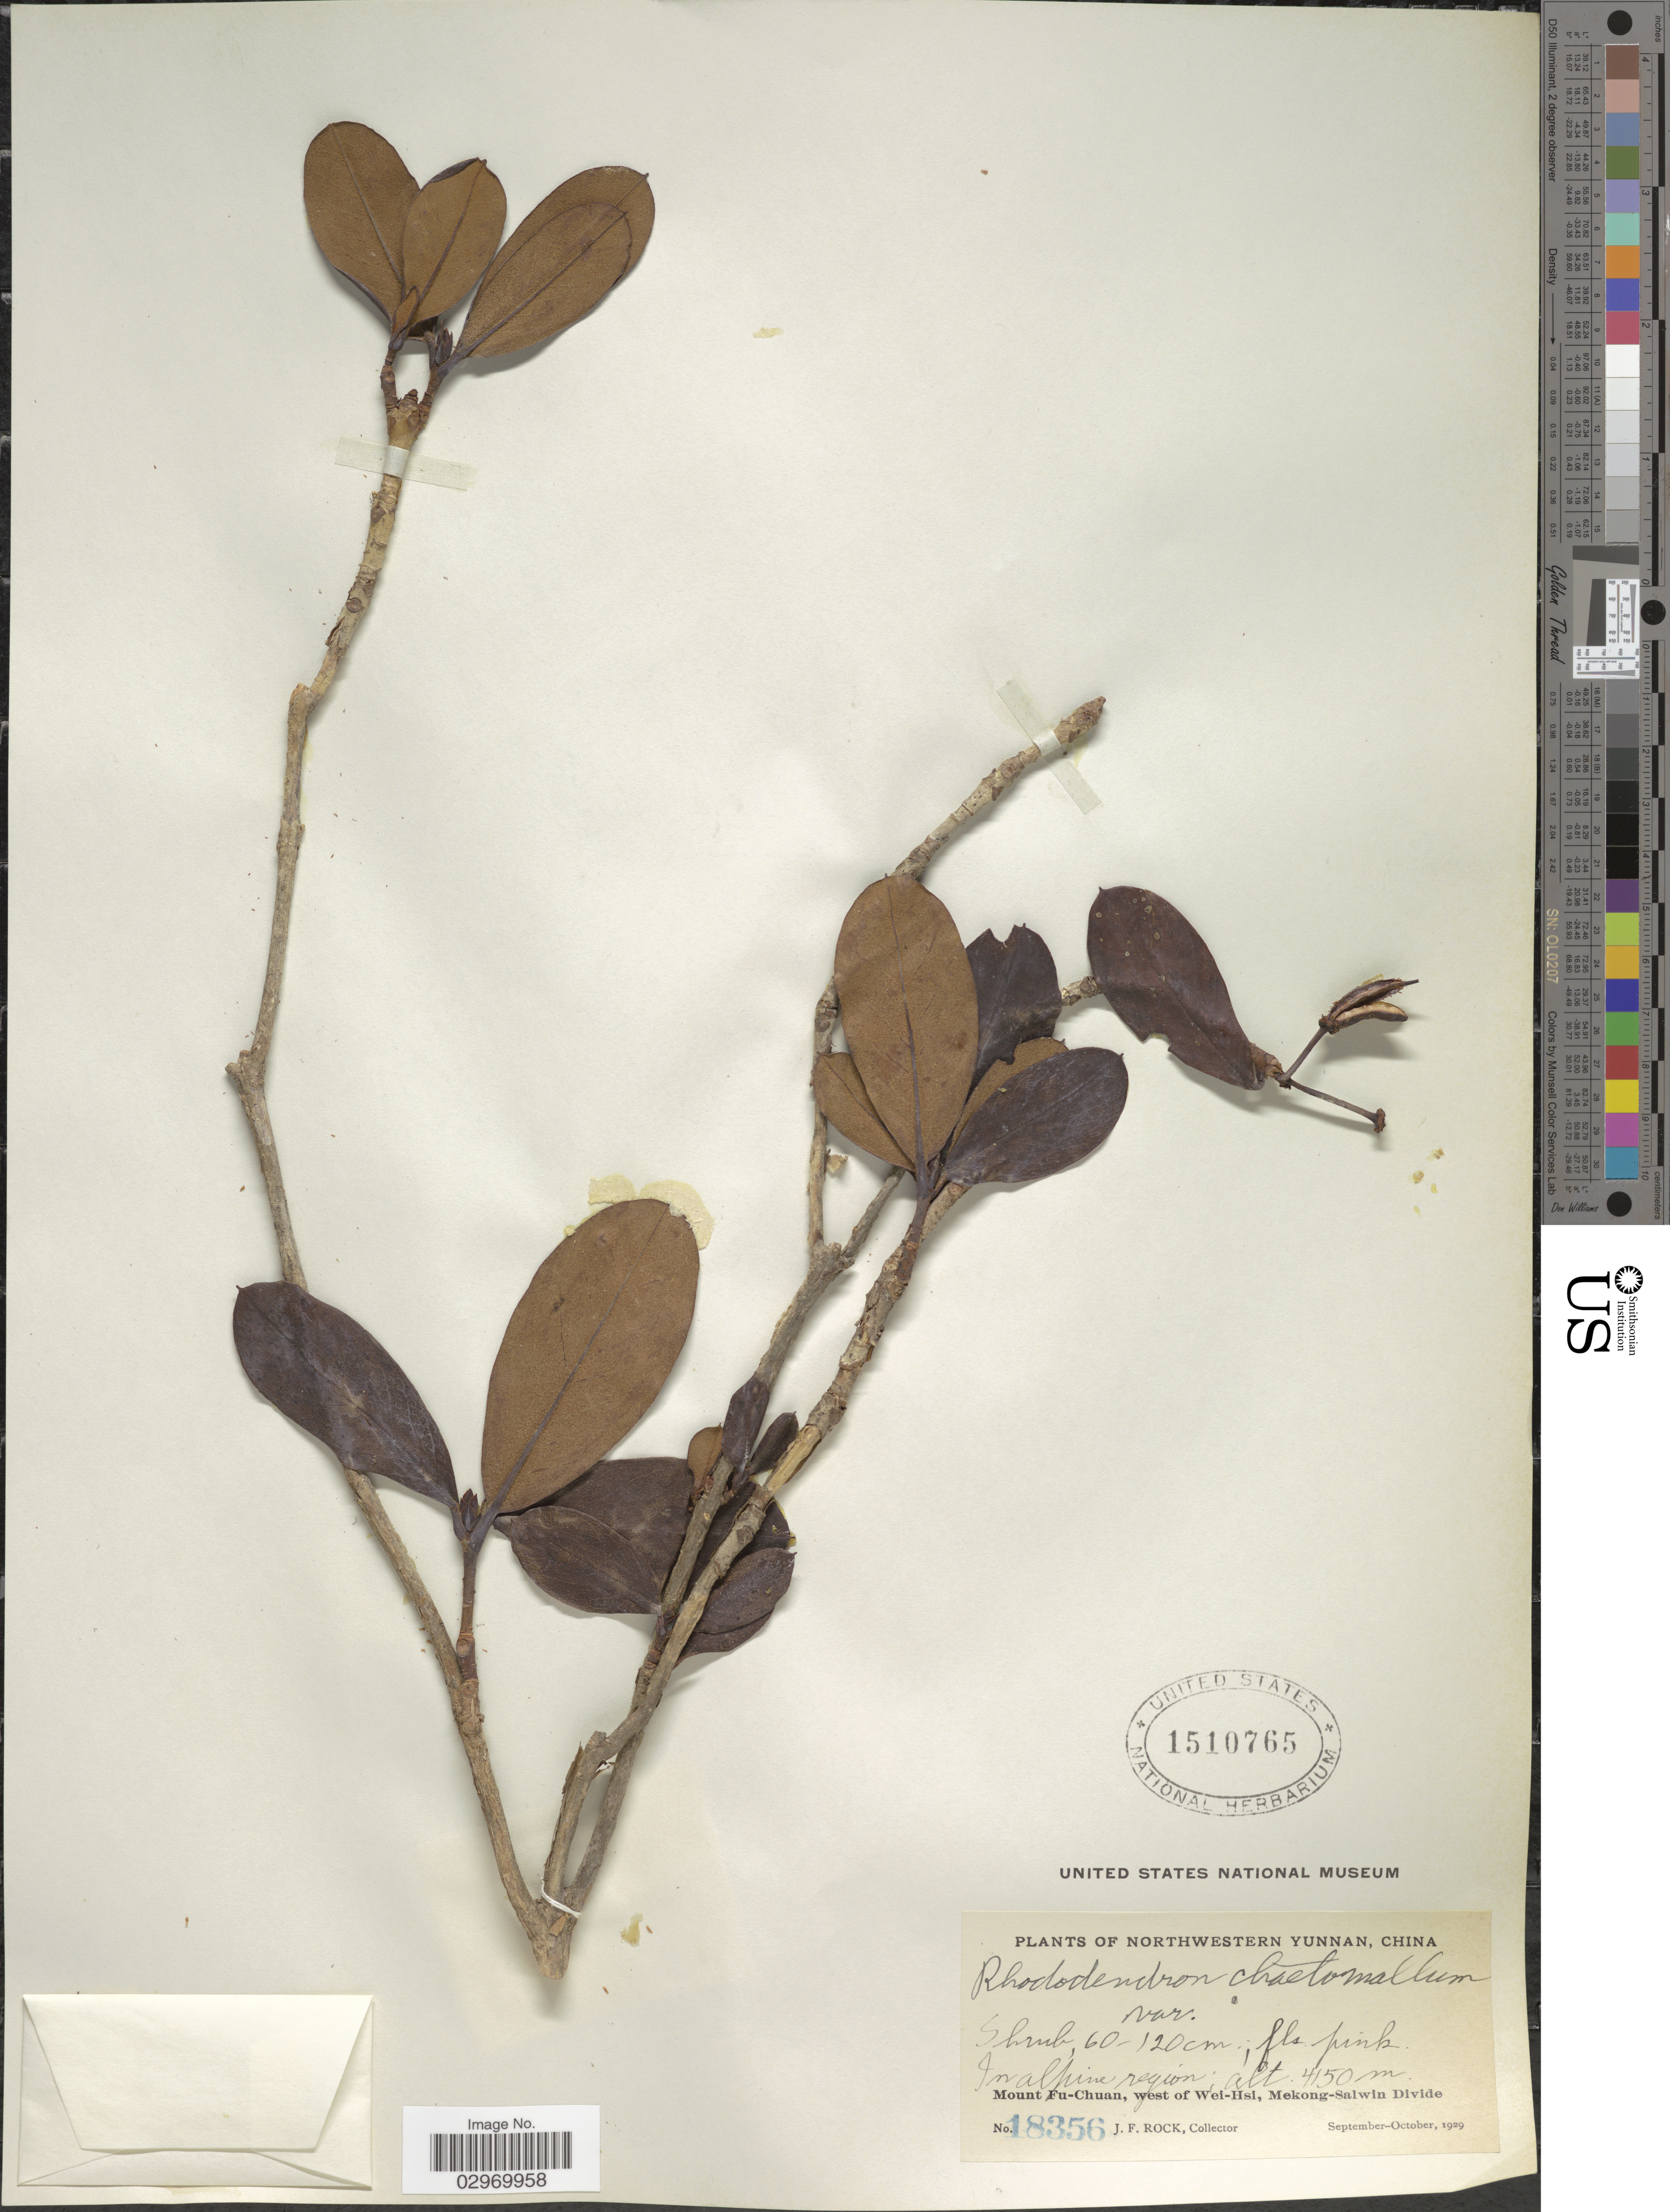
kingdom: Plantae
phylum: Tracheophyta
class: Magnoliopsida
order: Ericales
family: Ericaceae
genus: Rhododendron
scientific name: Rhododendron chaetomallum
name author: Balf. f. & Forrest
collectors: J. Rock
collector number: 18356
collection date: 1929-09/1929-10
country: China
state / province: Yunnan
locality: Northwestern Yunnan, Mount Fu-Chuan, west of Wei-Hsi, Mekong-Salwin Divide.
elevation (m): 4150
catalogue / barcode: US 1510765